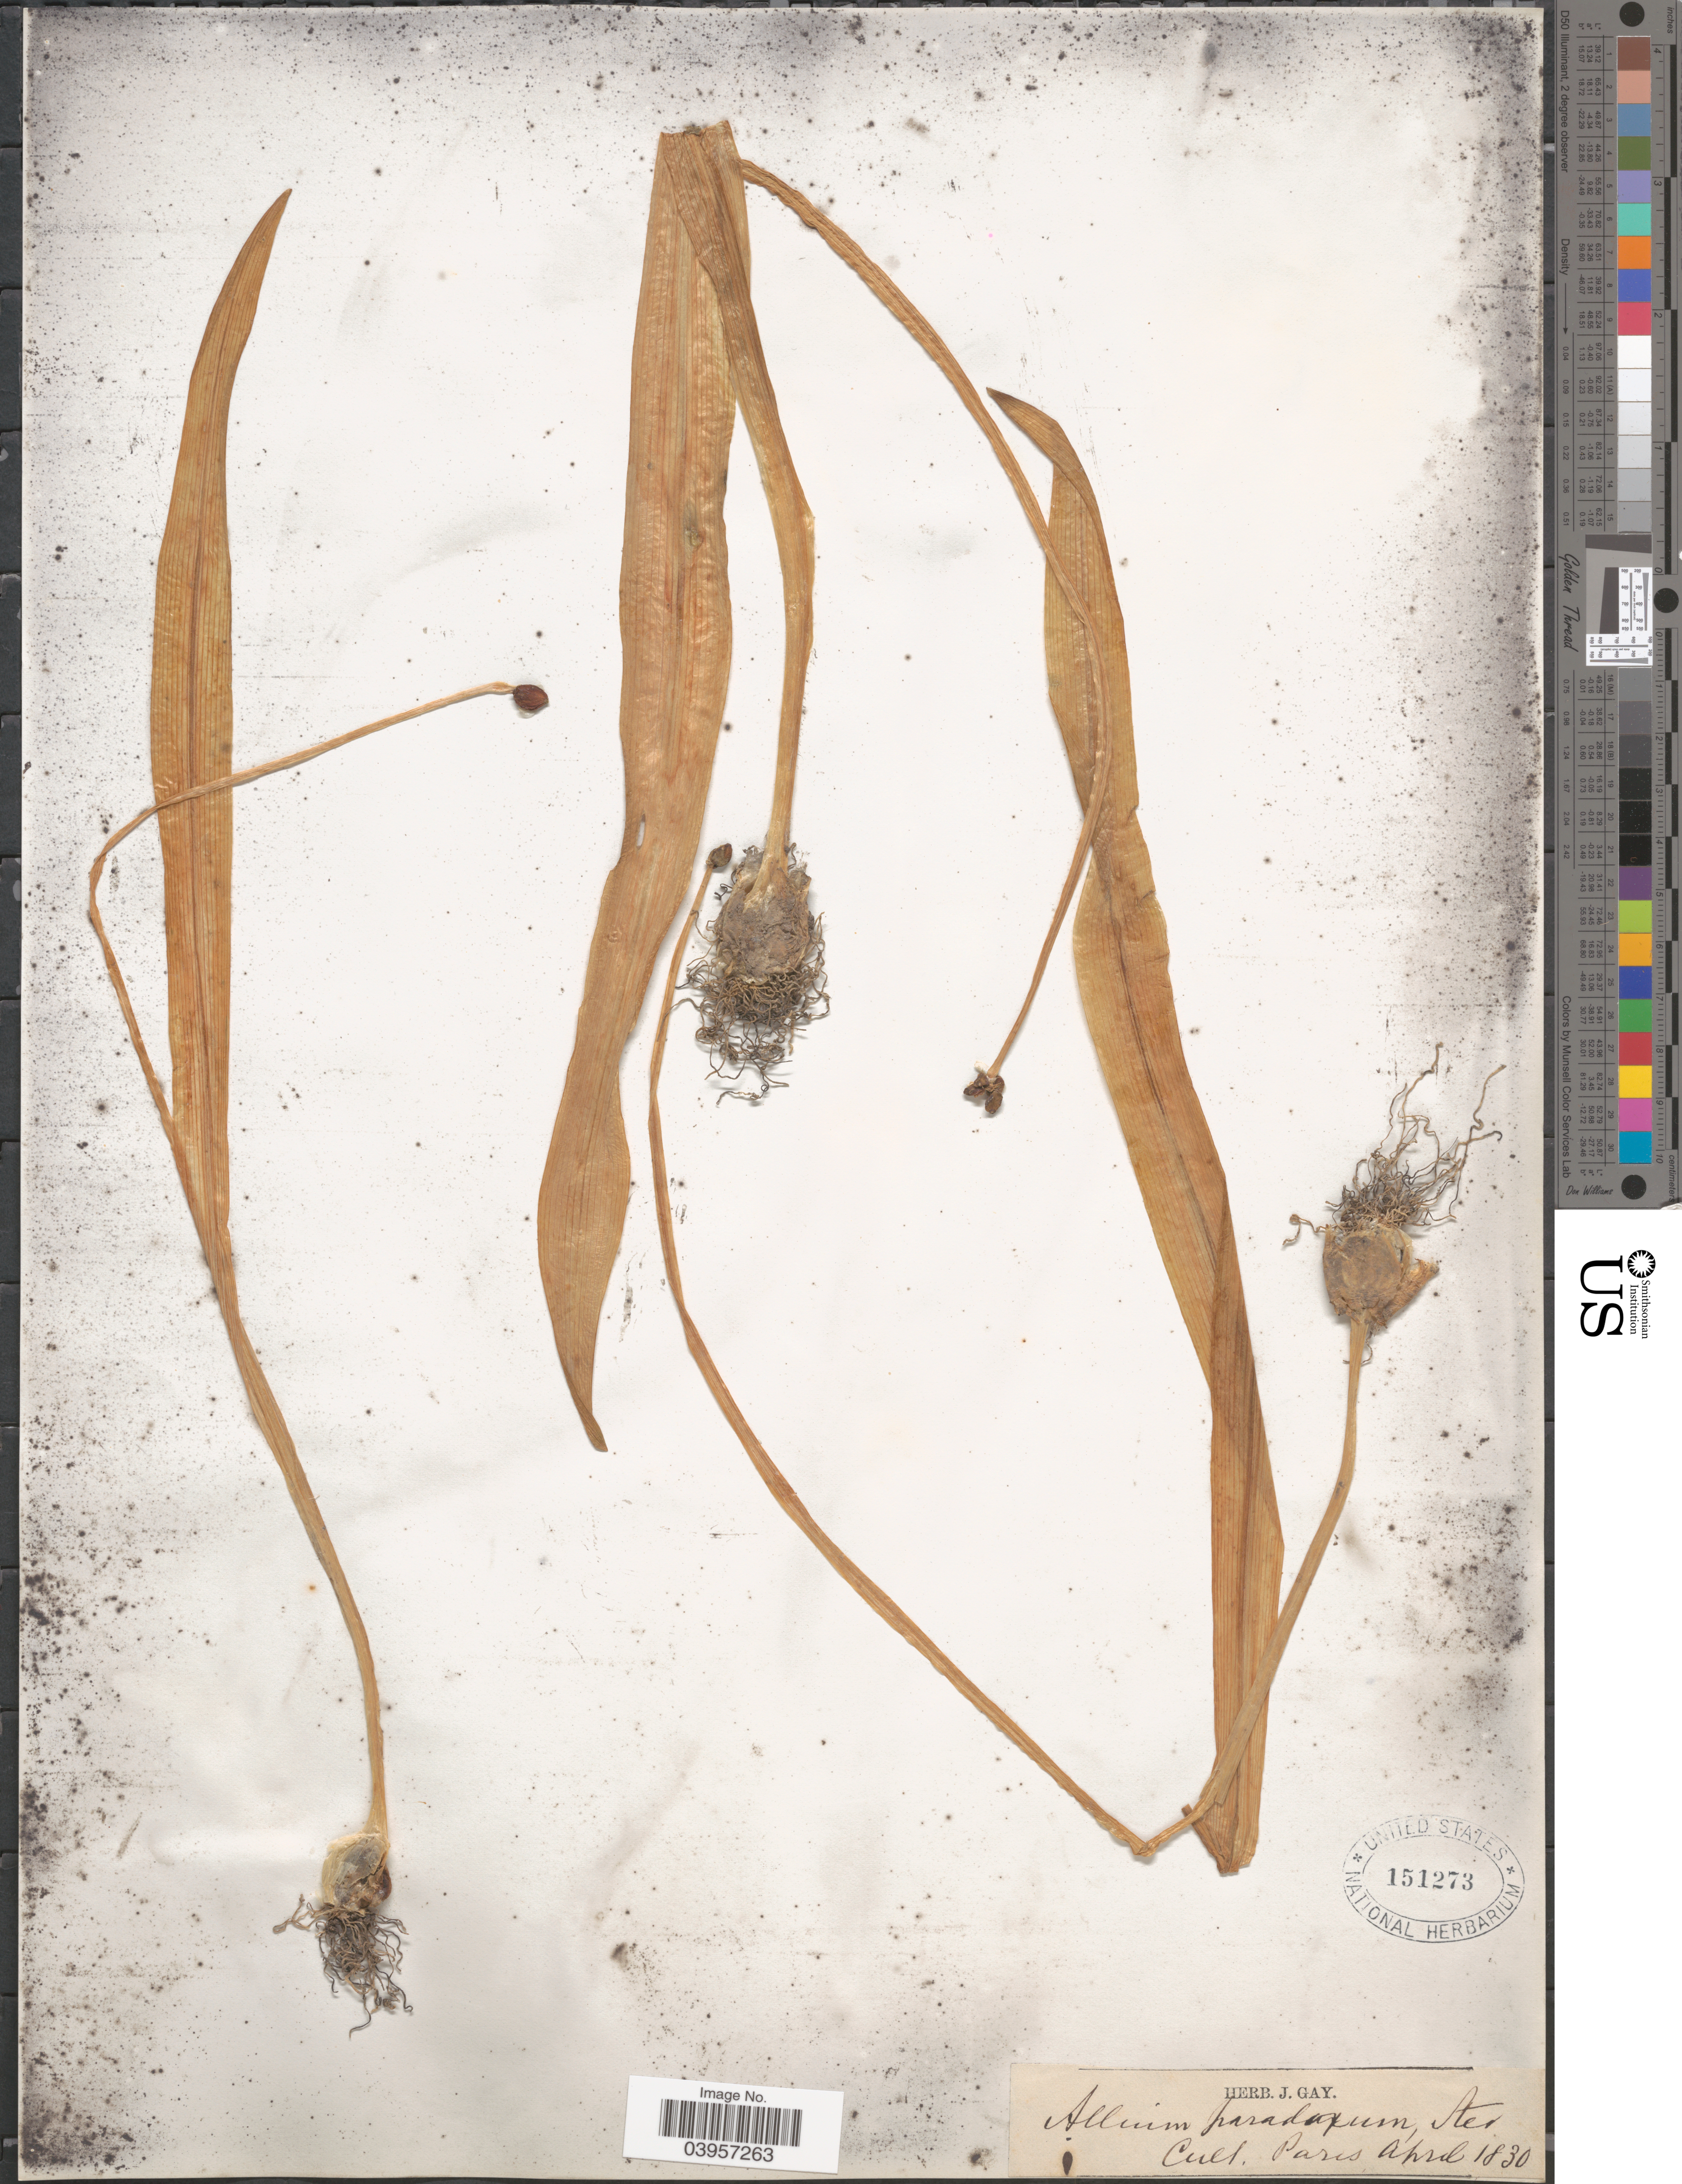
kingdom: Plantae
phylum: Tracheophyta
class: Liliopsida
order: Asparagales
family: Amaryllidaceae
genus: Allium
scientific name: Allium paradoxum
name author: (M. Bieb.) G. Don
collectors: ex herb. J. Gay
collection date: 1830-04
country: France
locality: Paris.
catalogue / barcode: US 151273